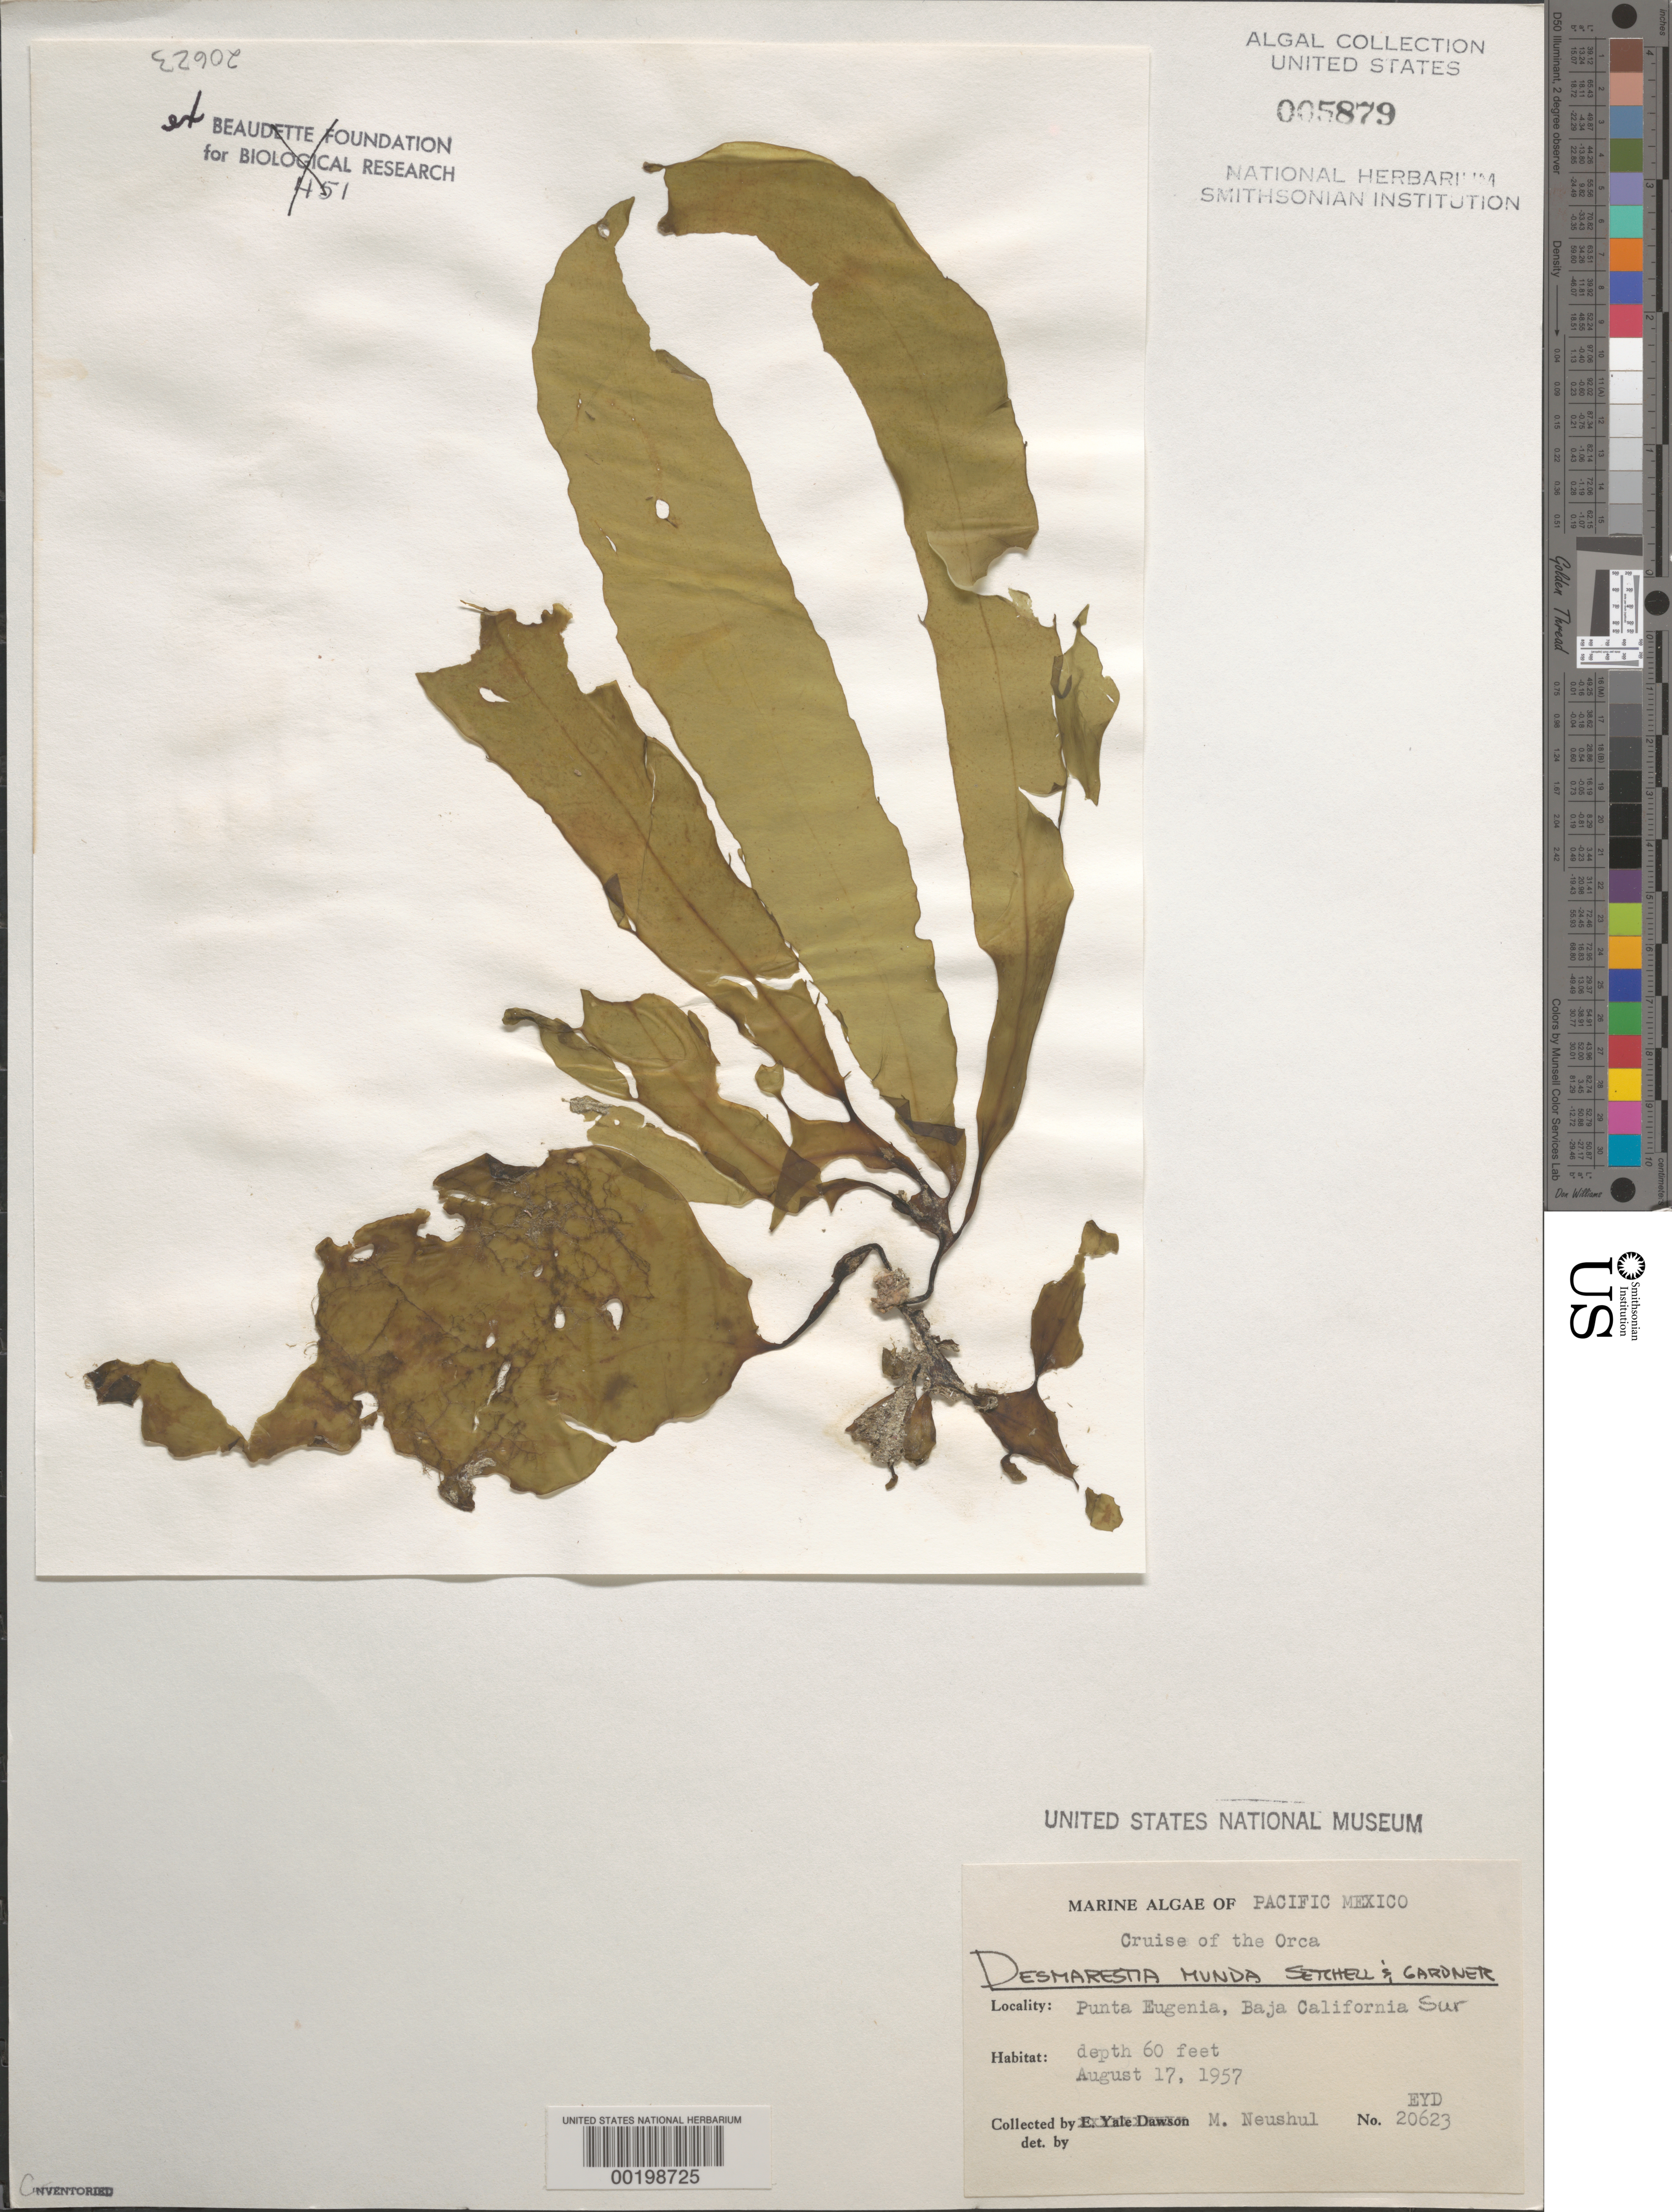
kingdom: Chromista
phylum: Ochrophyta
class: Phaeophyceae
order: Desmarestiales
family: Desmarestiaceae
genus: Desmarestia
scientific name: Desmarestia munda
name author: Setch. & N.L. Gardner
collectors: M. Neushul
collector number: EYD 20623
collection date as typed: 17 Aug 1957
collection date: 1957-08-17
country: Mexico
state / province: Baja California Sur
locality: Punta Eugenia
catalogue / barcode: US 5879